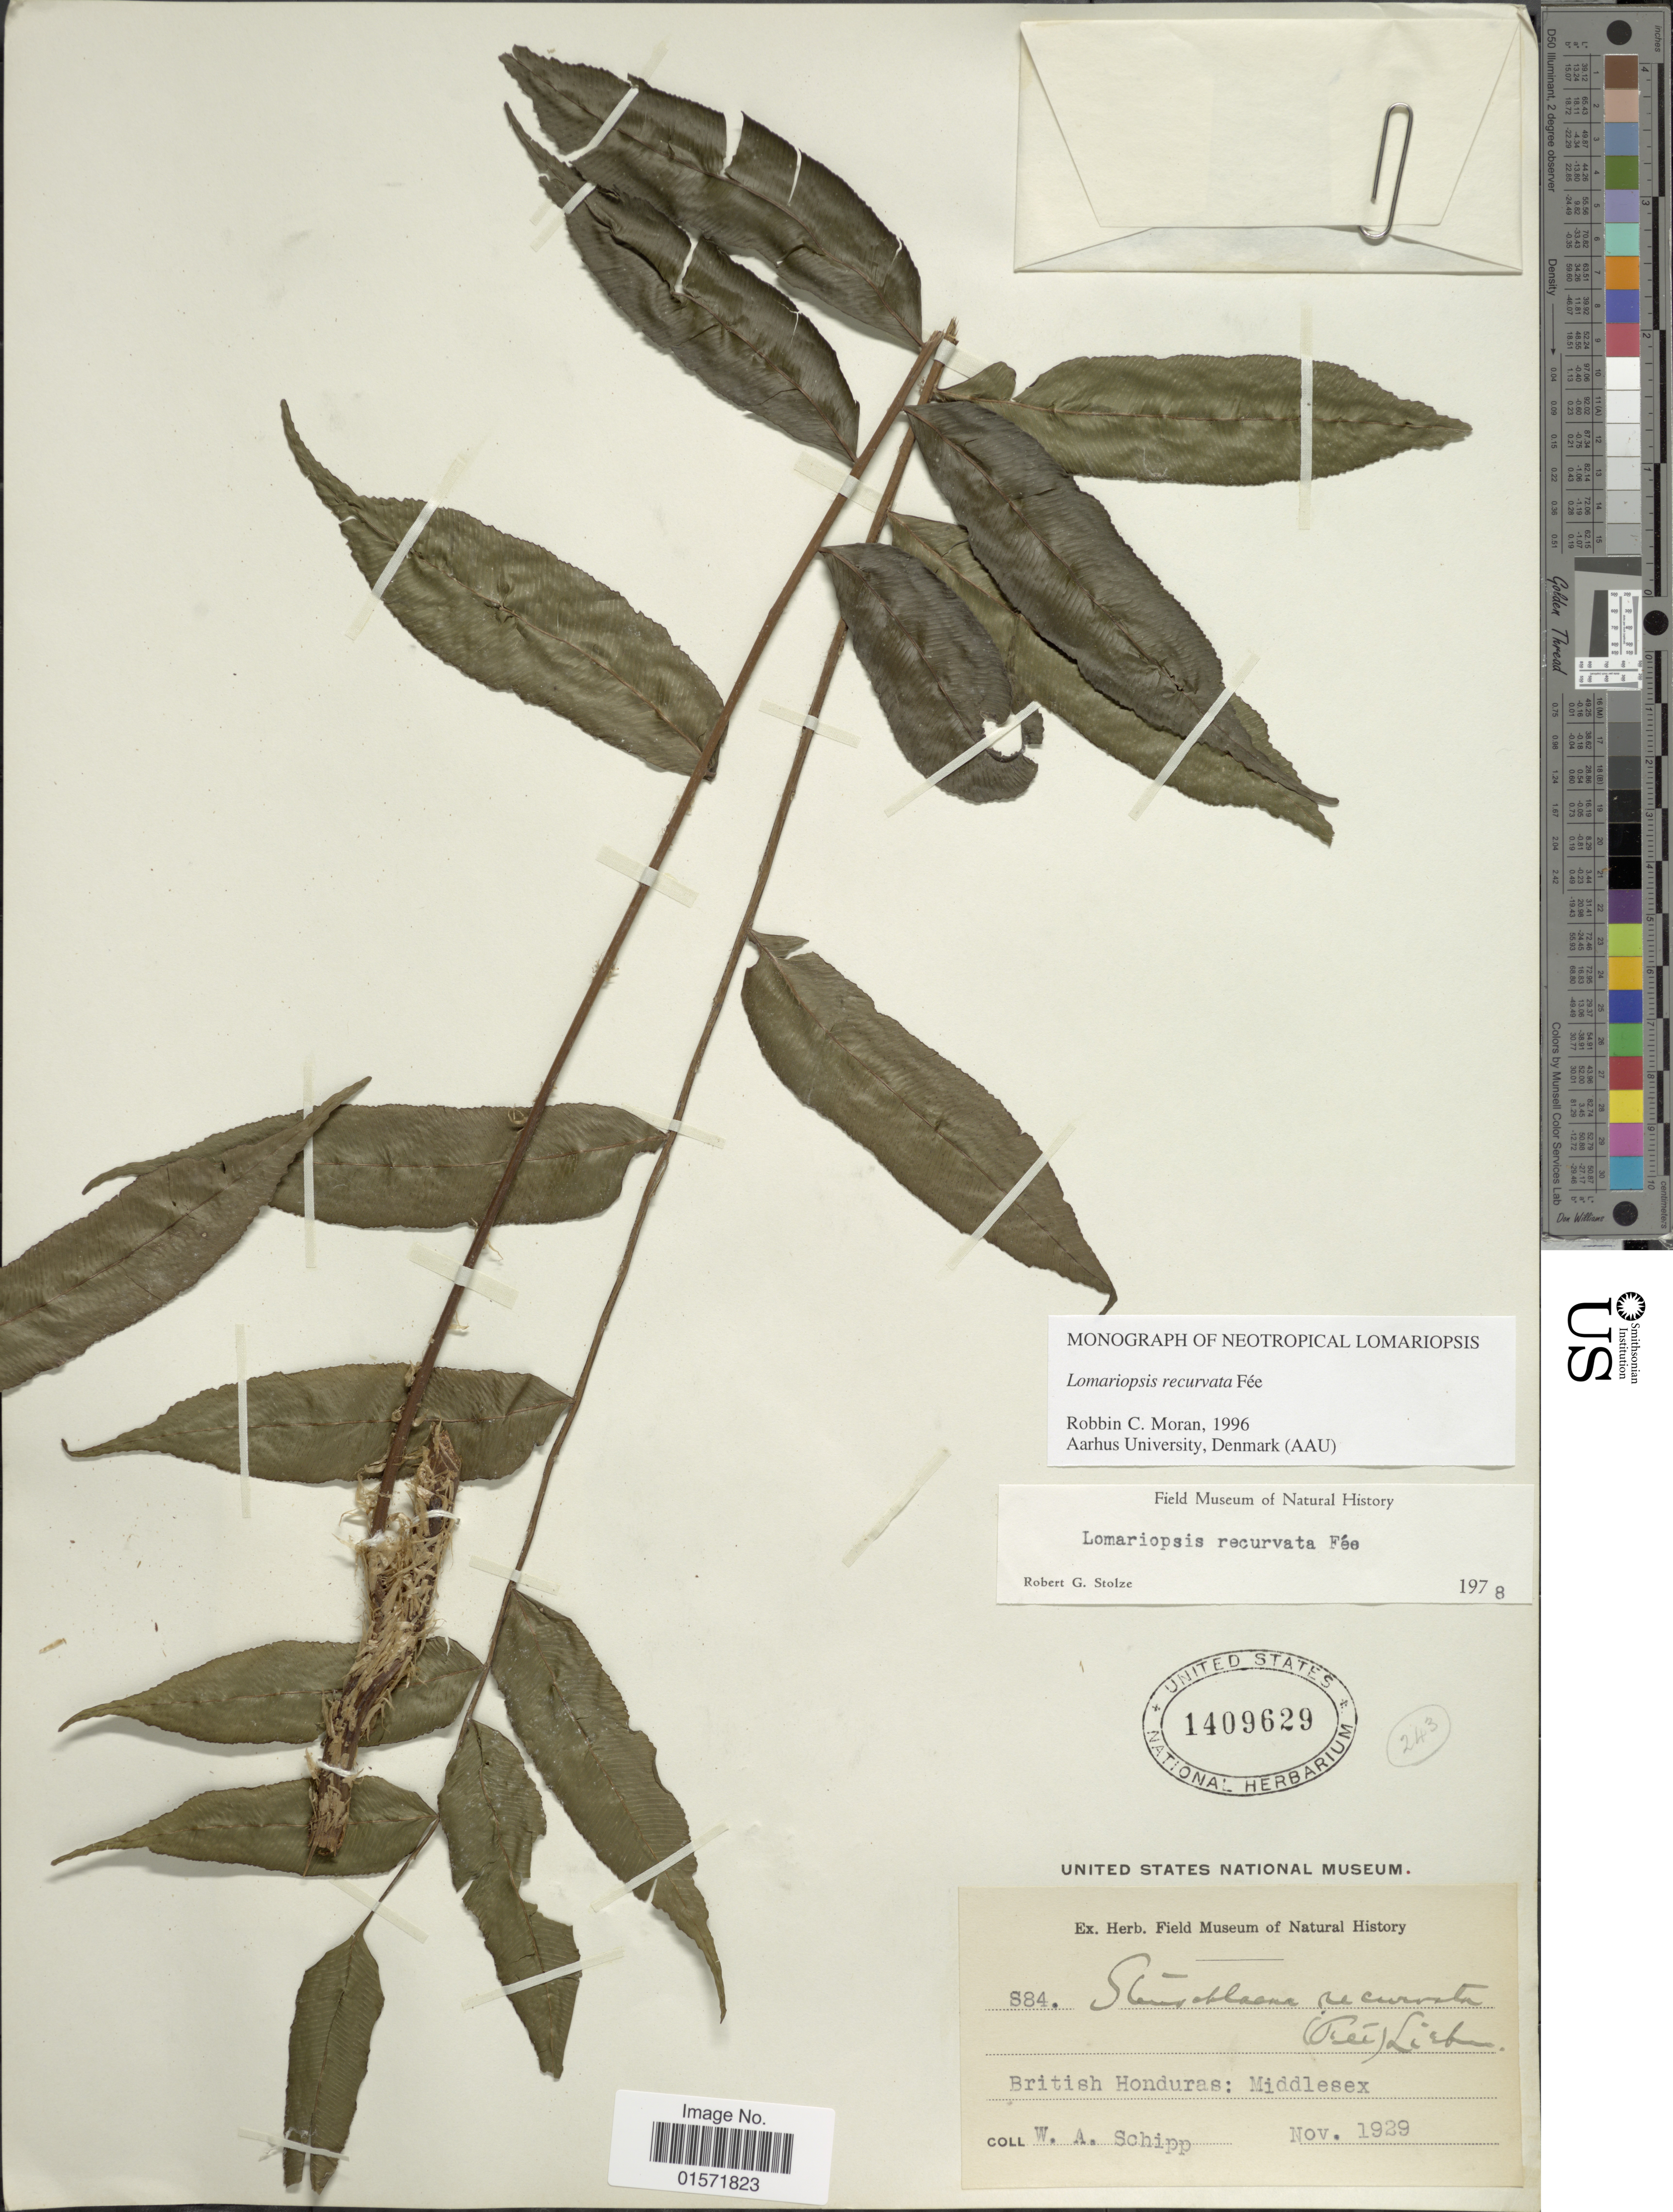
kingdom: Plantae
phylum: Tracheophyta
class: Polypodiopsida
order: Polypodiales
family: Lomariopsidaceae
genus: Lomariopsis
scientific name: Lomariopsis recurvata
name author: Fée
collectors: W. Schipp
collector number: S84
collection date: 1929-11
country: Belize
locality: British Honduras, Middlesex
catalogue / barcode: US 1409629